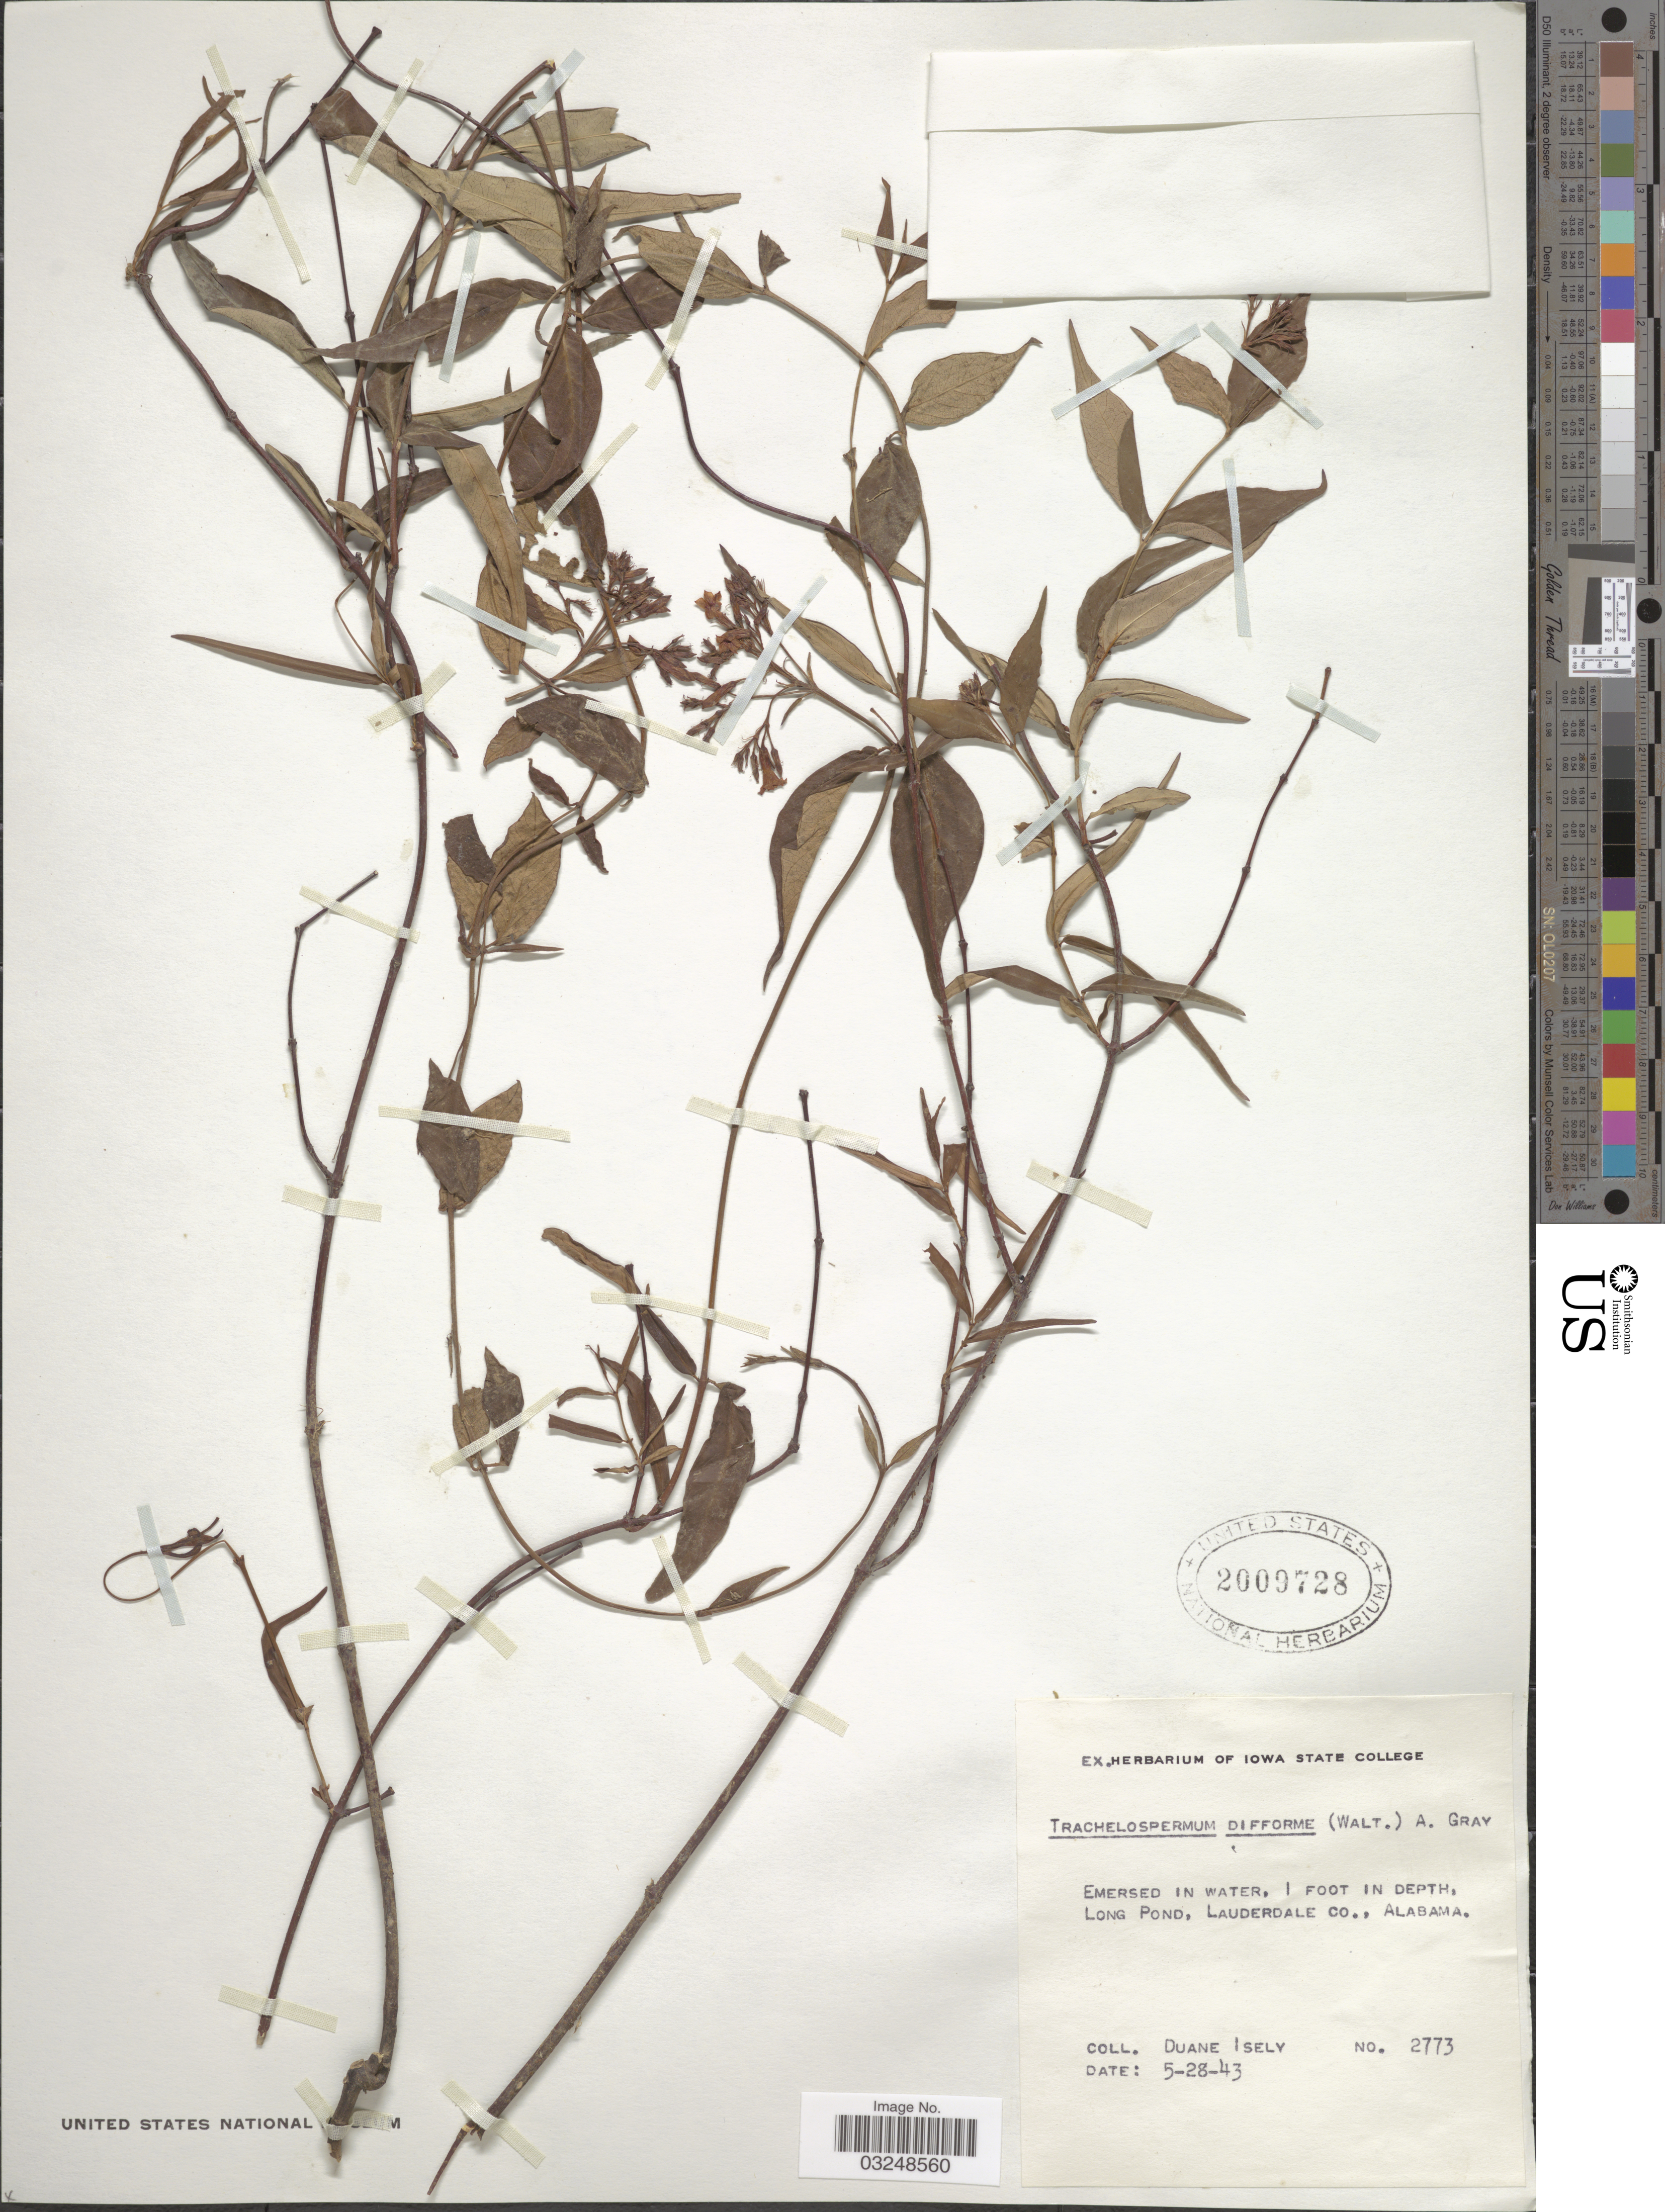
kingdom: Plantae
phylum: Tracheophyta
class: Magnoliopsida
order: Gentianales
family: Apocynaceae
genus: Trachelospermum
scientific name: Trachelospermum difforme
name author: (Walter) A. Gray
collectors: D. Isely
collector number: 2773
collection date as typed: Transcribed d/m/y: 28/5/43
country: United States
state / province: Alabama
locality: Emersed in water, I foot in Depth, Long Pond, Lauderdale Co., Alabama.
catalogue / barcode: US 2009728